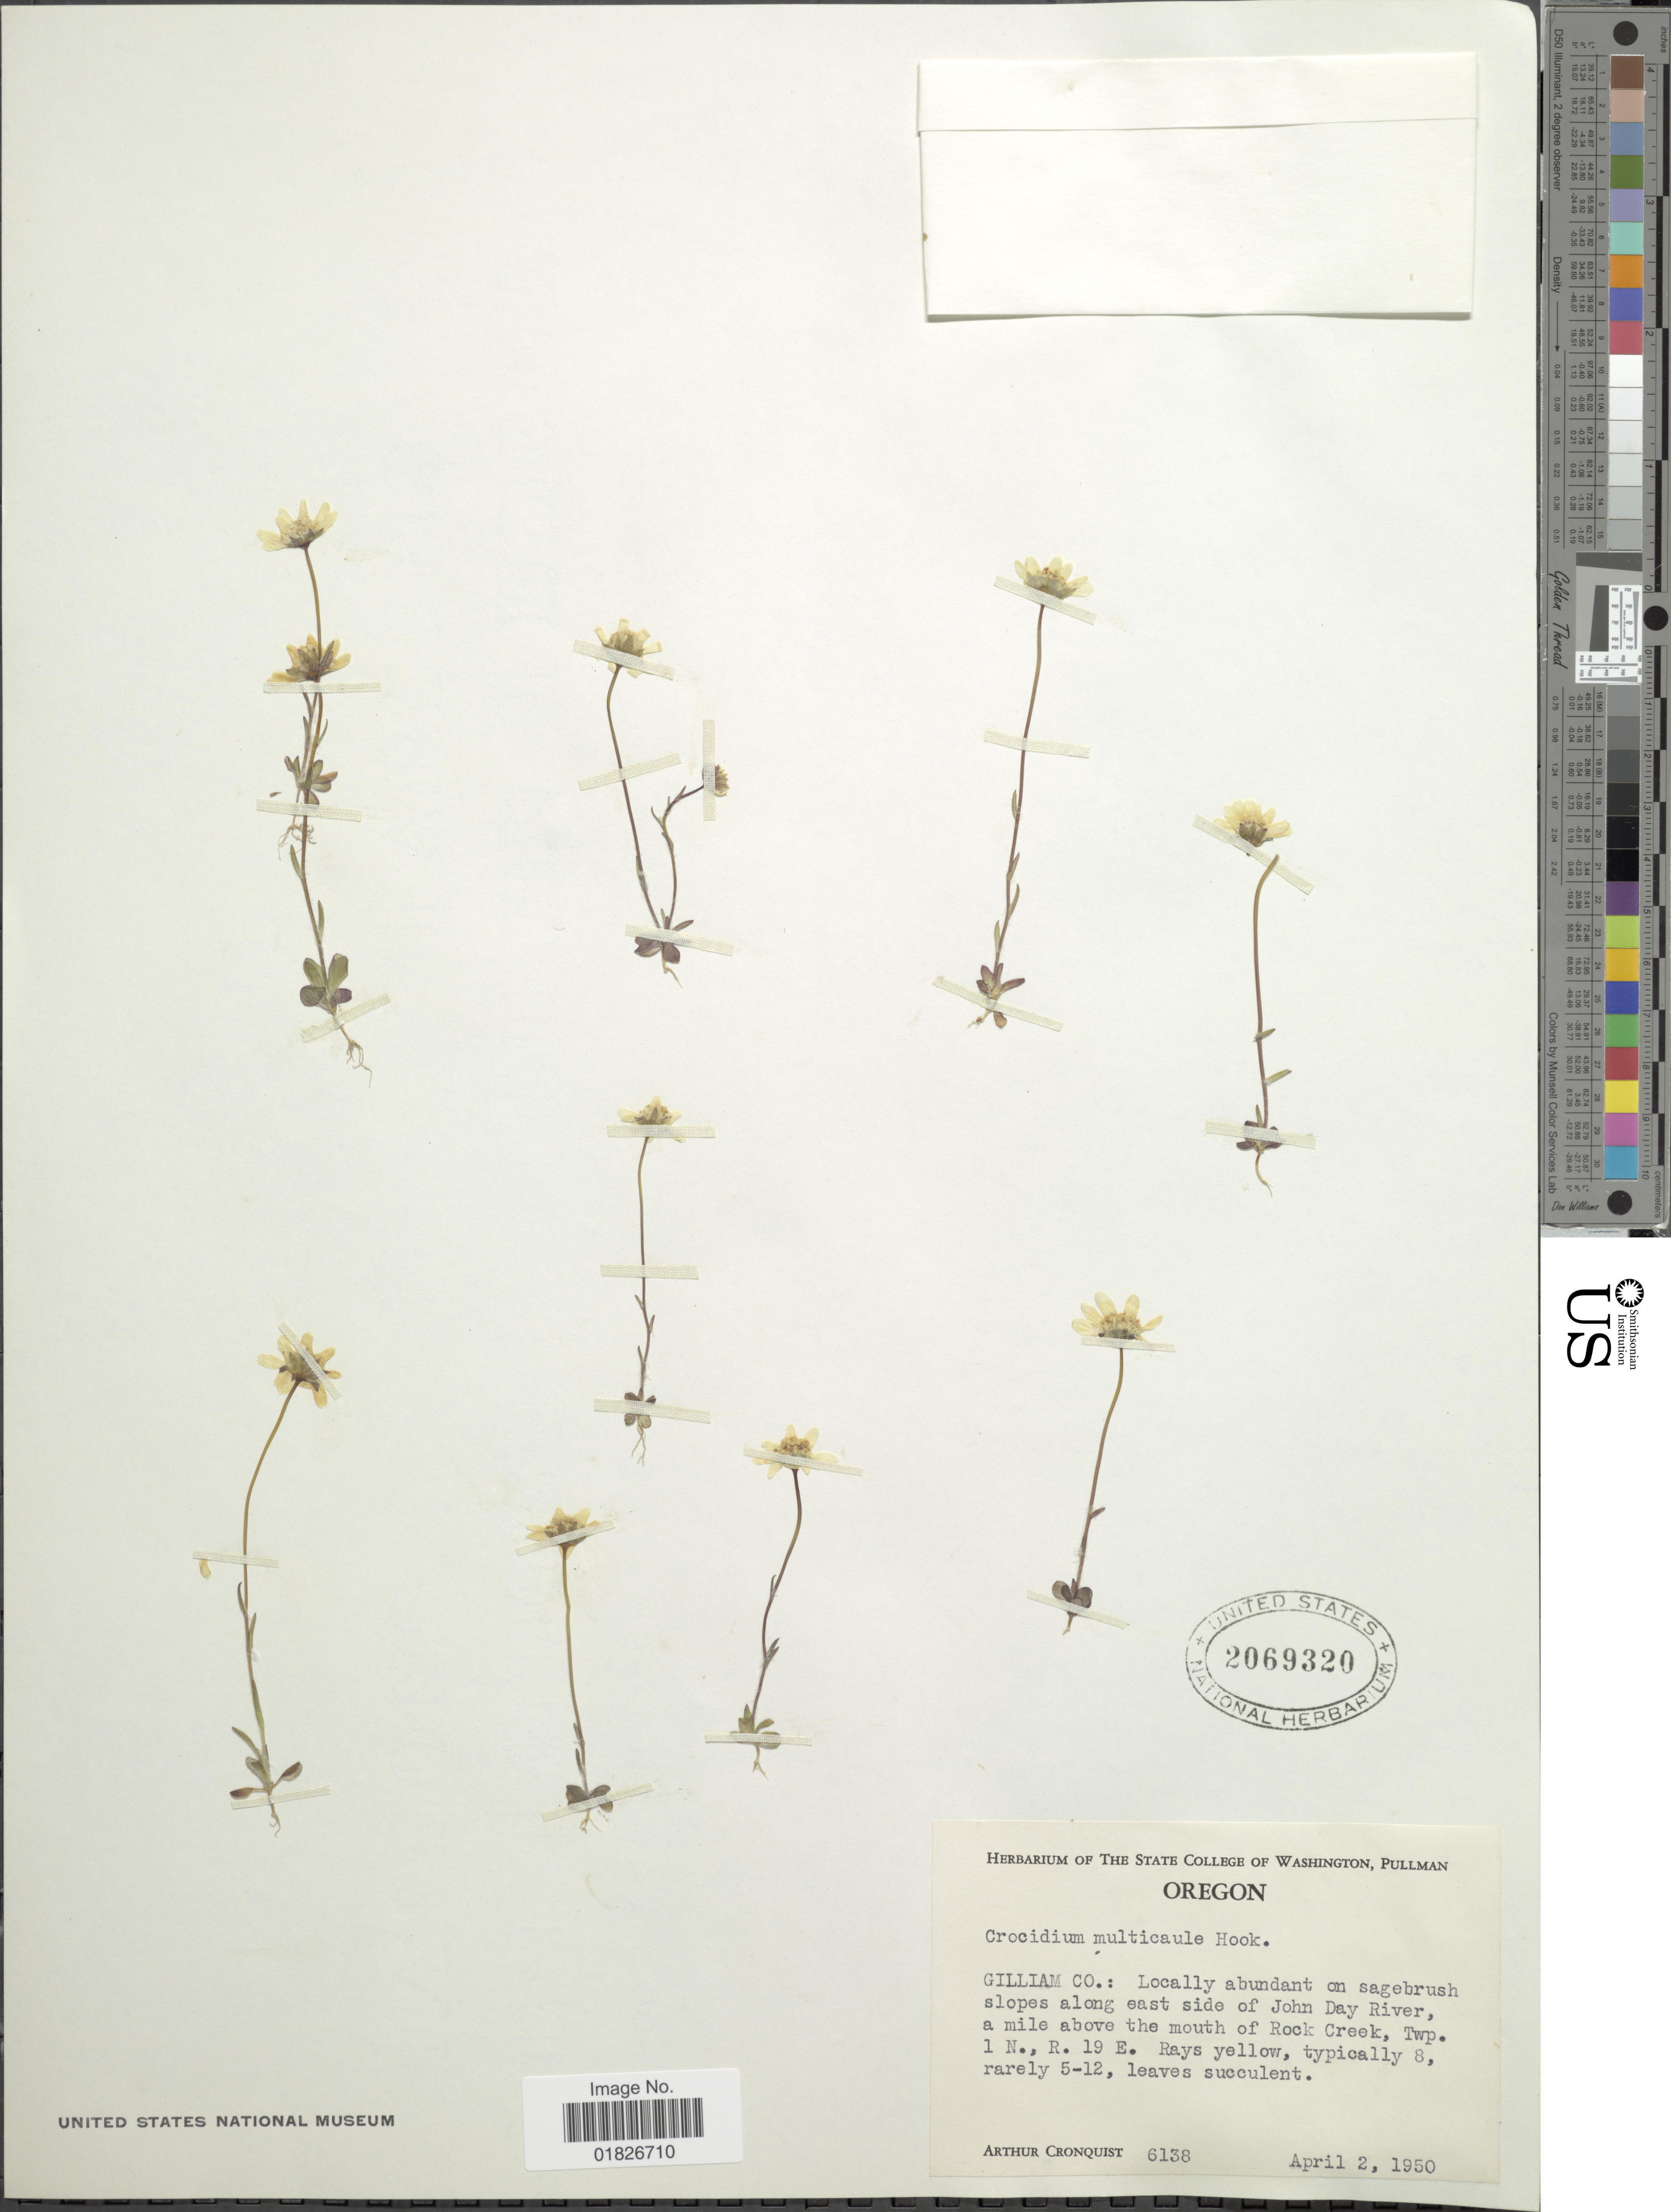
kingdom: Plantae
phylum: Tracheophyta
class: Magnoliopsida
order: Asterales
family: Asteraceae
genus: Crocidium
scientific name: Crocidium multicaule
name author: Hook.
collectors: A. J. Cronquist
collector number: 6138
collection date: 1950-04-02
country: United States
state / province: Oregon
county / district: Gilliam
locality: Gilliam Co., along east side of John Day River, a mile above the mouth of Rock Creek, Twp. 1N, R19E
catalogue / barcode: US 2069320